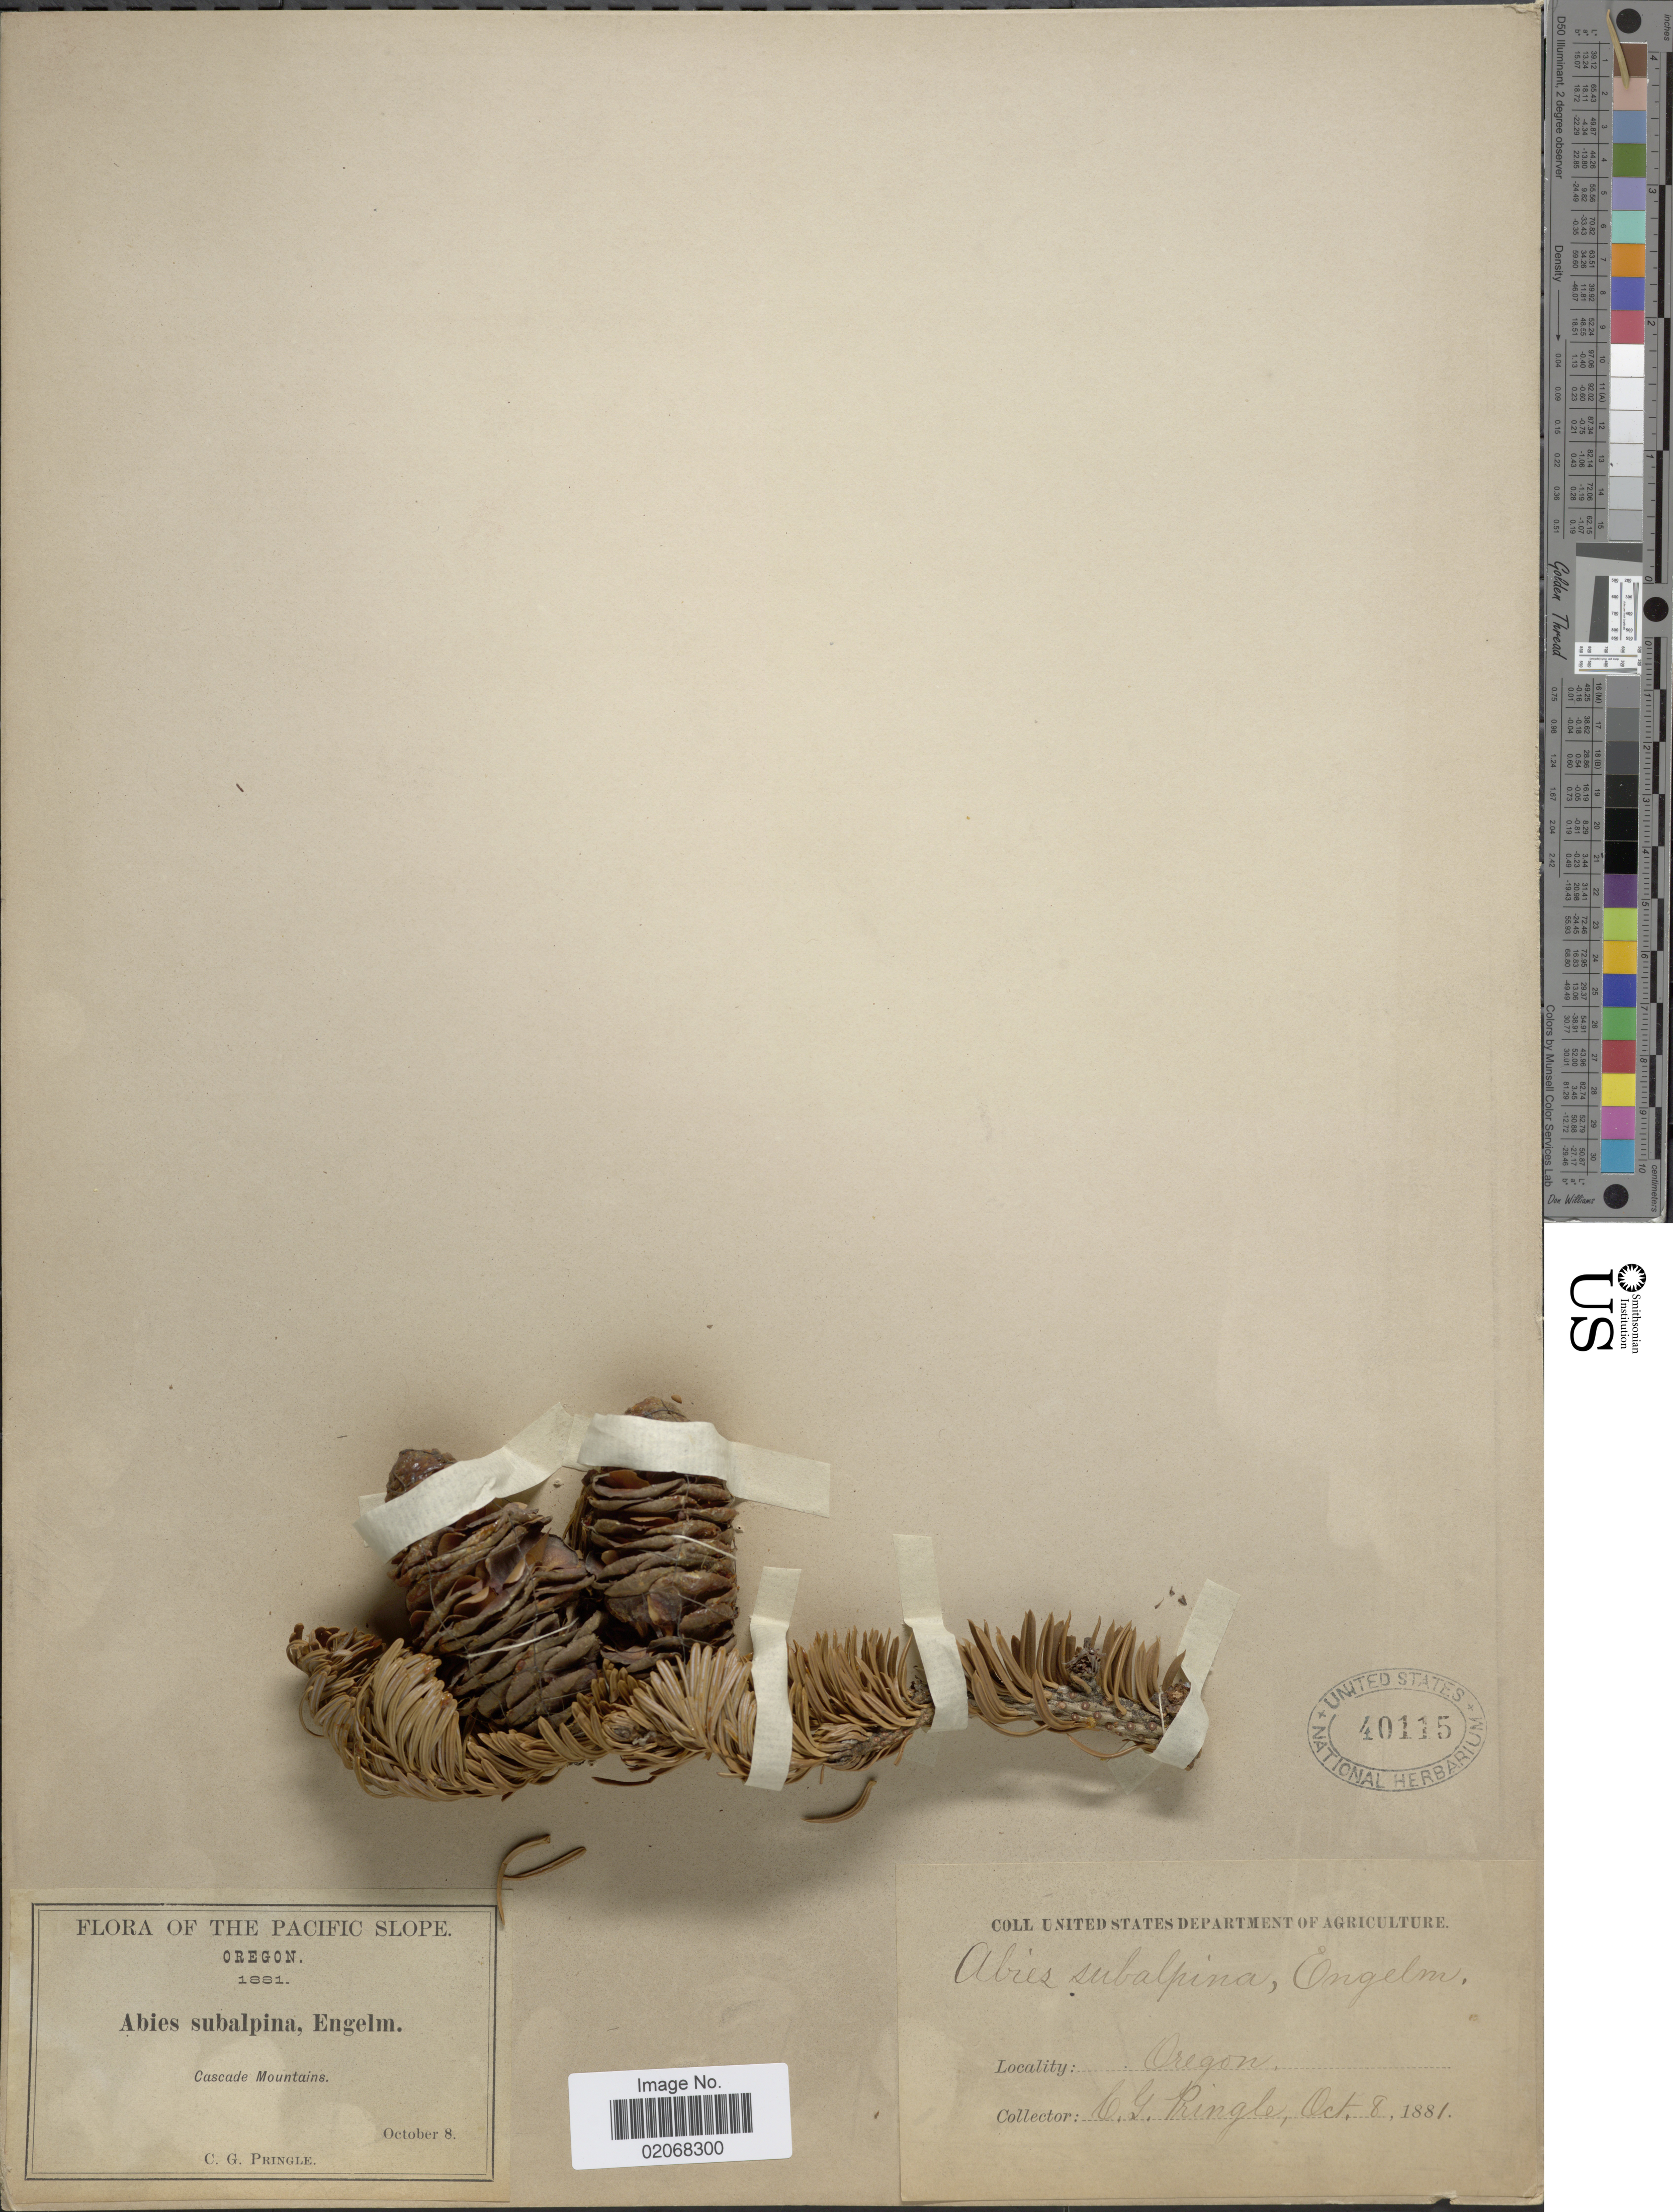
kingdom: Plantae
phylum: Tracheophyta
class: Pinopsida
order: Pinales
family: Pinaceae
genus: Abies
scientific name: Abies concolor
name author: (Gordon & Glend.) Lindl. ex Hildebr.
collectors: C. G. Pringle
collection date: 1881-10-08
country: United States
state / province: Oregon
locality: The Pacific Slope, Cascade Mountains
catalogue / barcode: US 40115